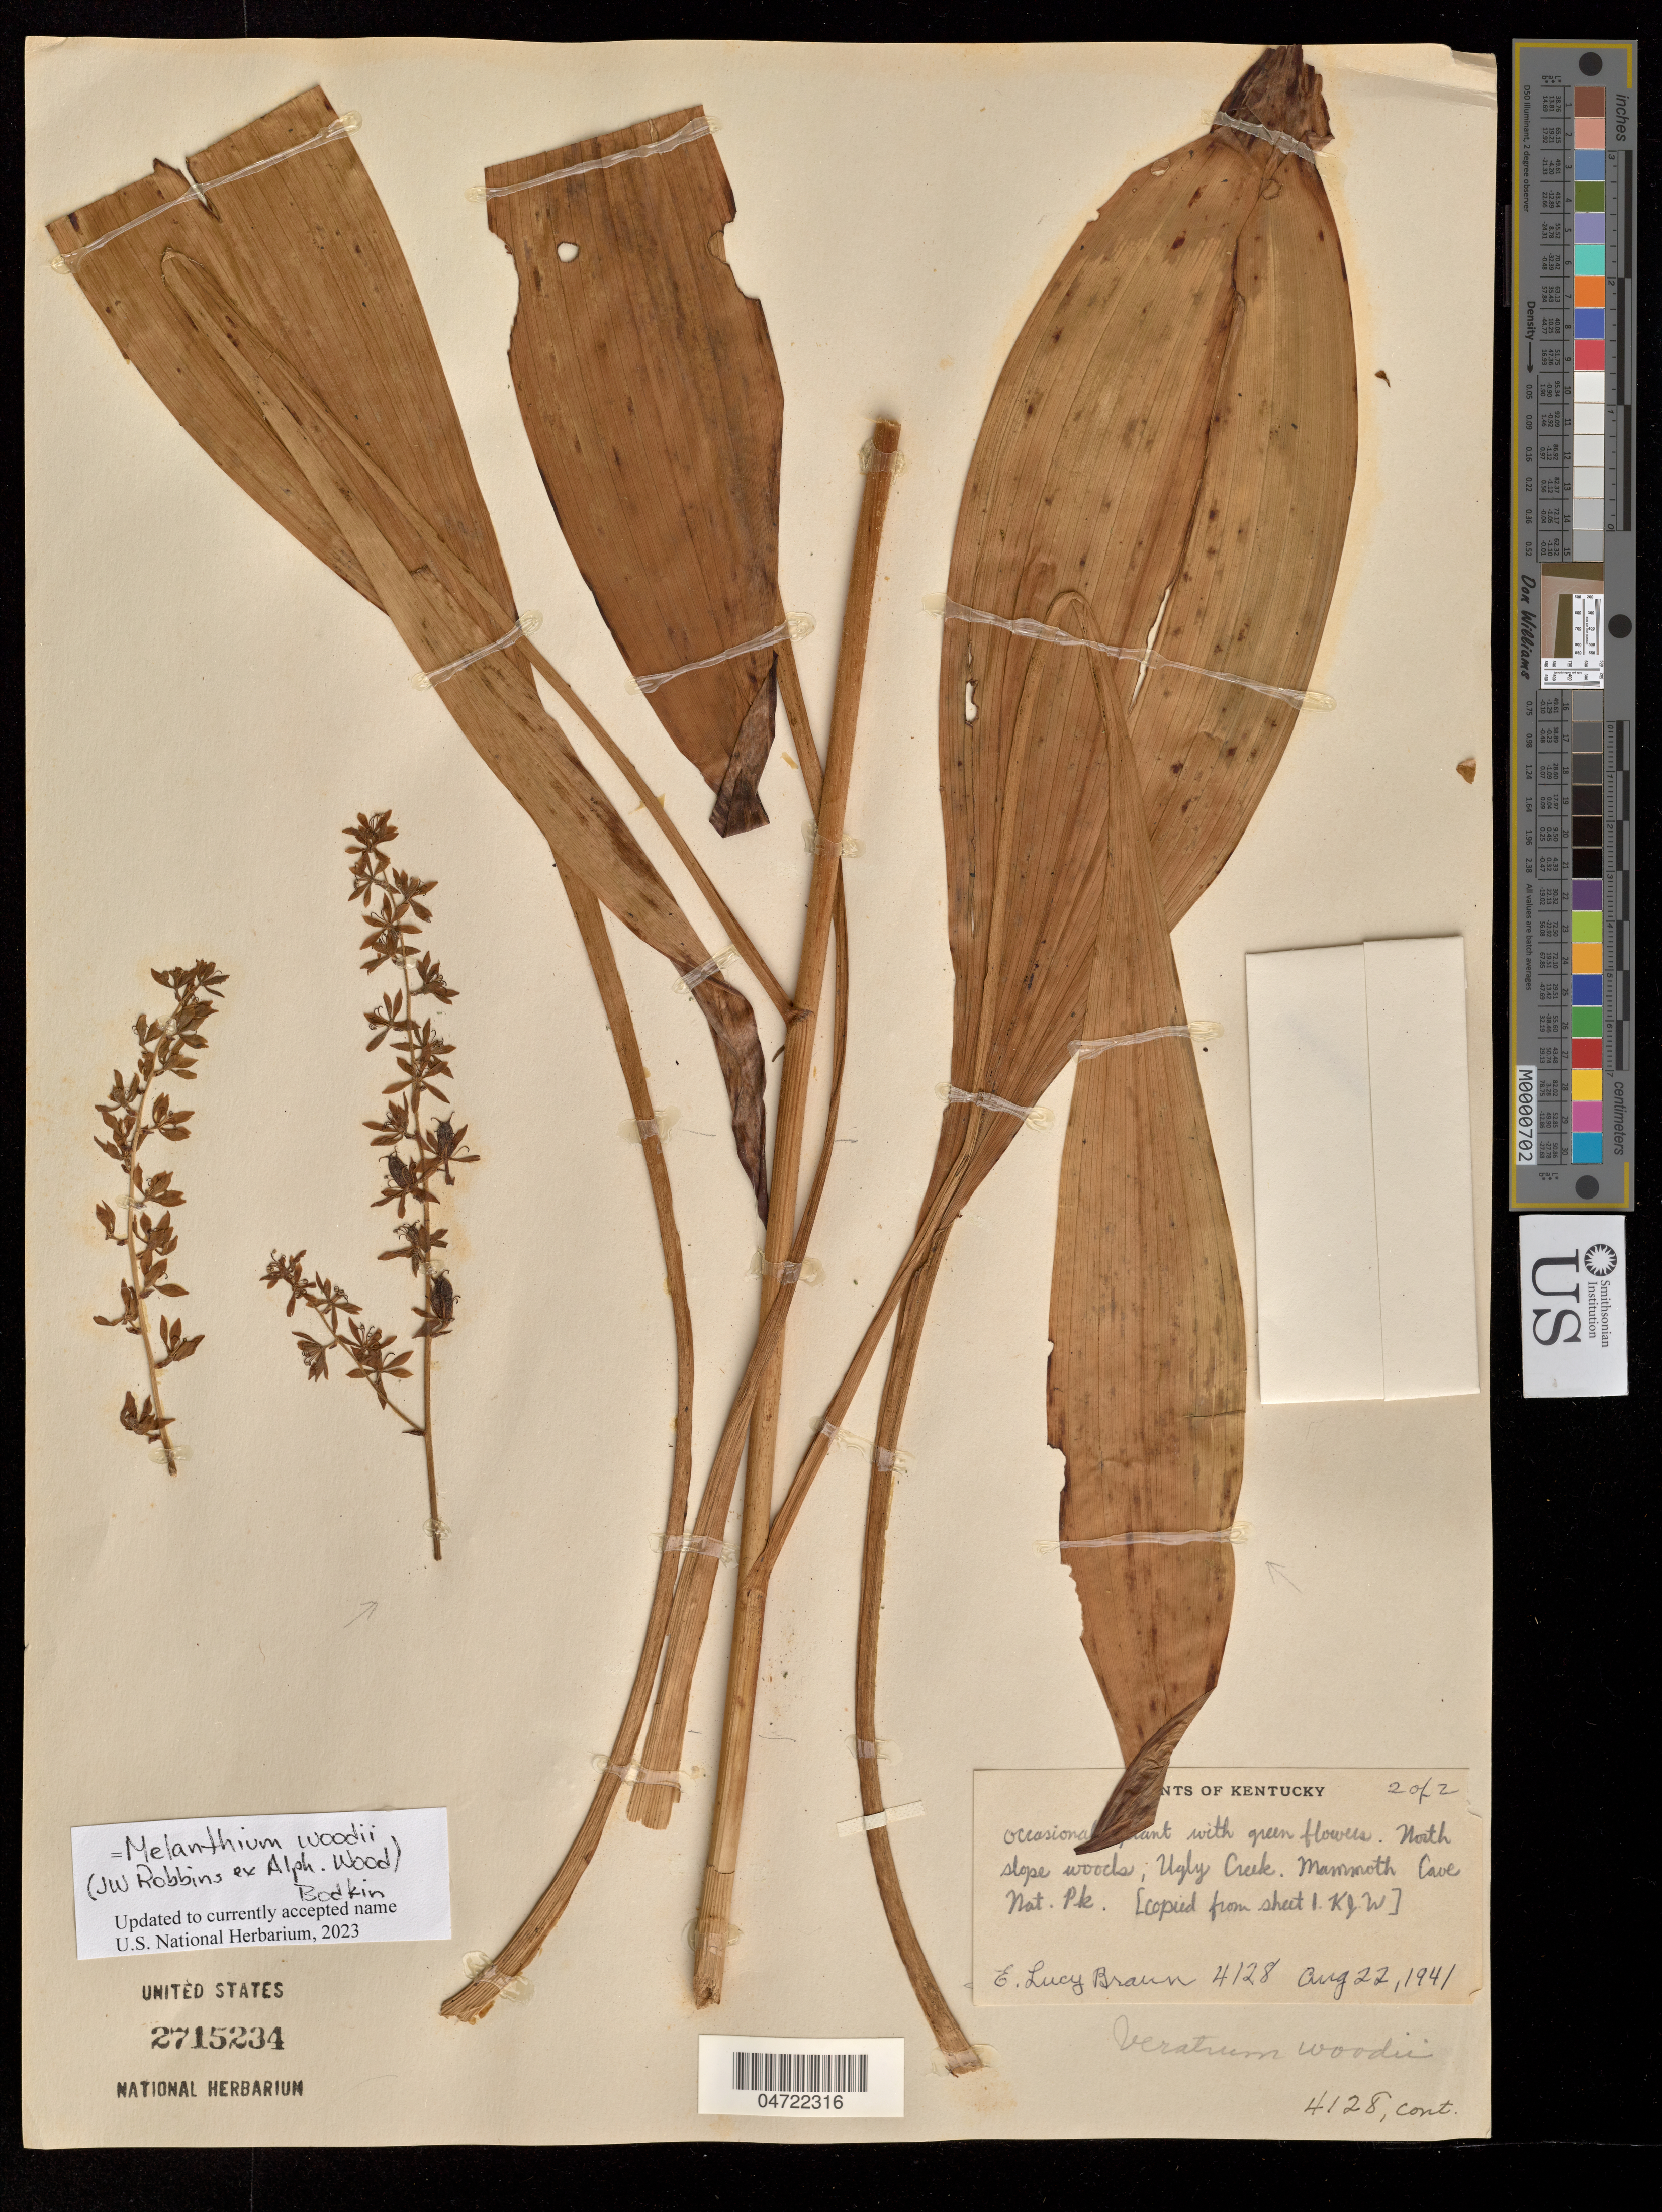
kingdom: Plantae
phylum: Tracheophyta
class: Liliopsida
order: Liliales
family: Melanthiaceae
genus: Melanthium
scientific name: Melanthium woodii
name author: (J.W. Robbins ex Alph. Wood) Bodkin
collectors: E. L. Braun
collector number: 4128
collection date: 1941-08-22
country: United States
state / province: Kentucky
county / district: Edmonson County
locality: Slopes of Ugly Creek, Mammoth Cave National Park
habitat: Wooded slopes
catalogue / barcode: US 2715234